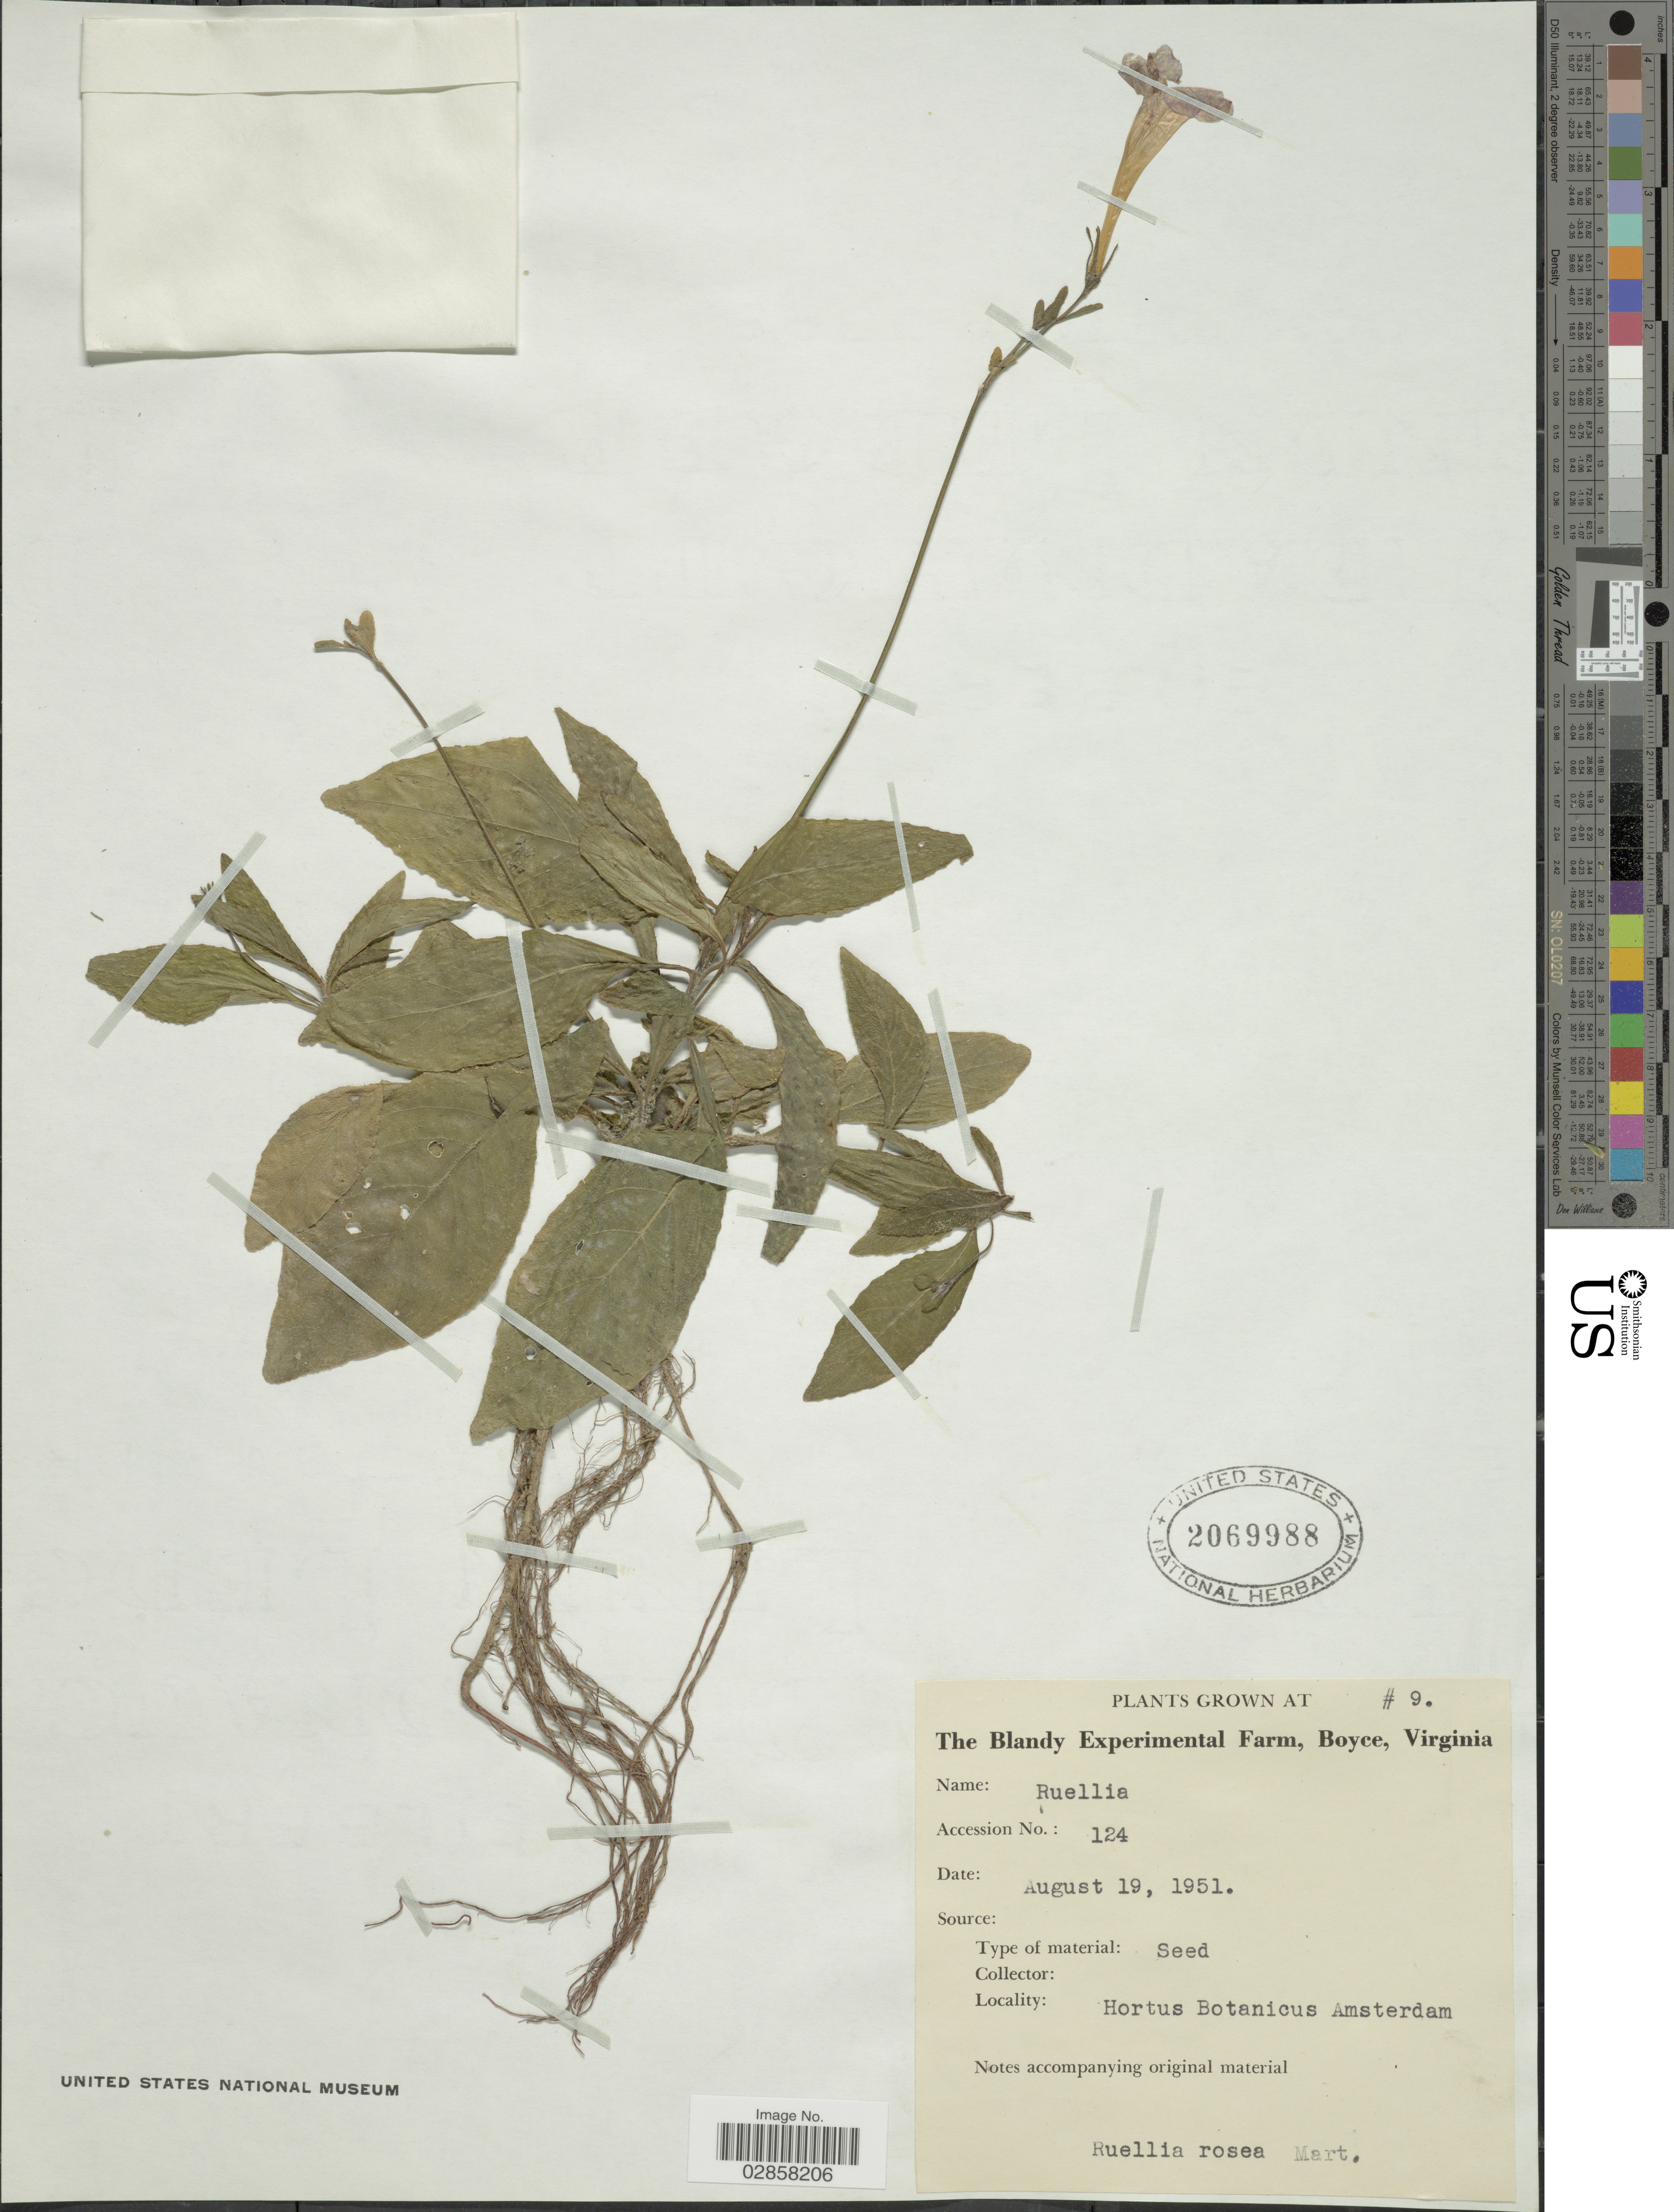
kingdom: Plantae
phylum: Tracheophyta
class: Magnoliopsida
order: Lamiales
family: Acanthaceae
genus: Ruellia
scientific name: Ruellia rosea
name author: (Nees) Hemsl.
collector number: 9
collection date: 1951-08-19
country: United States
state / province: Virginia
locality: The Blandy Experimental Farm, Boyce.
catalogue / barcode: US 2069988